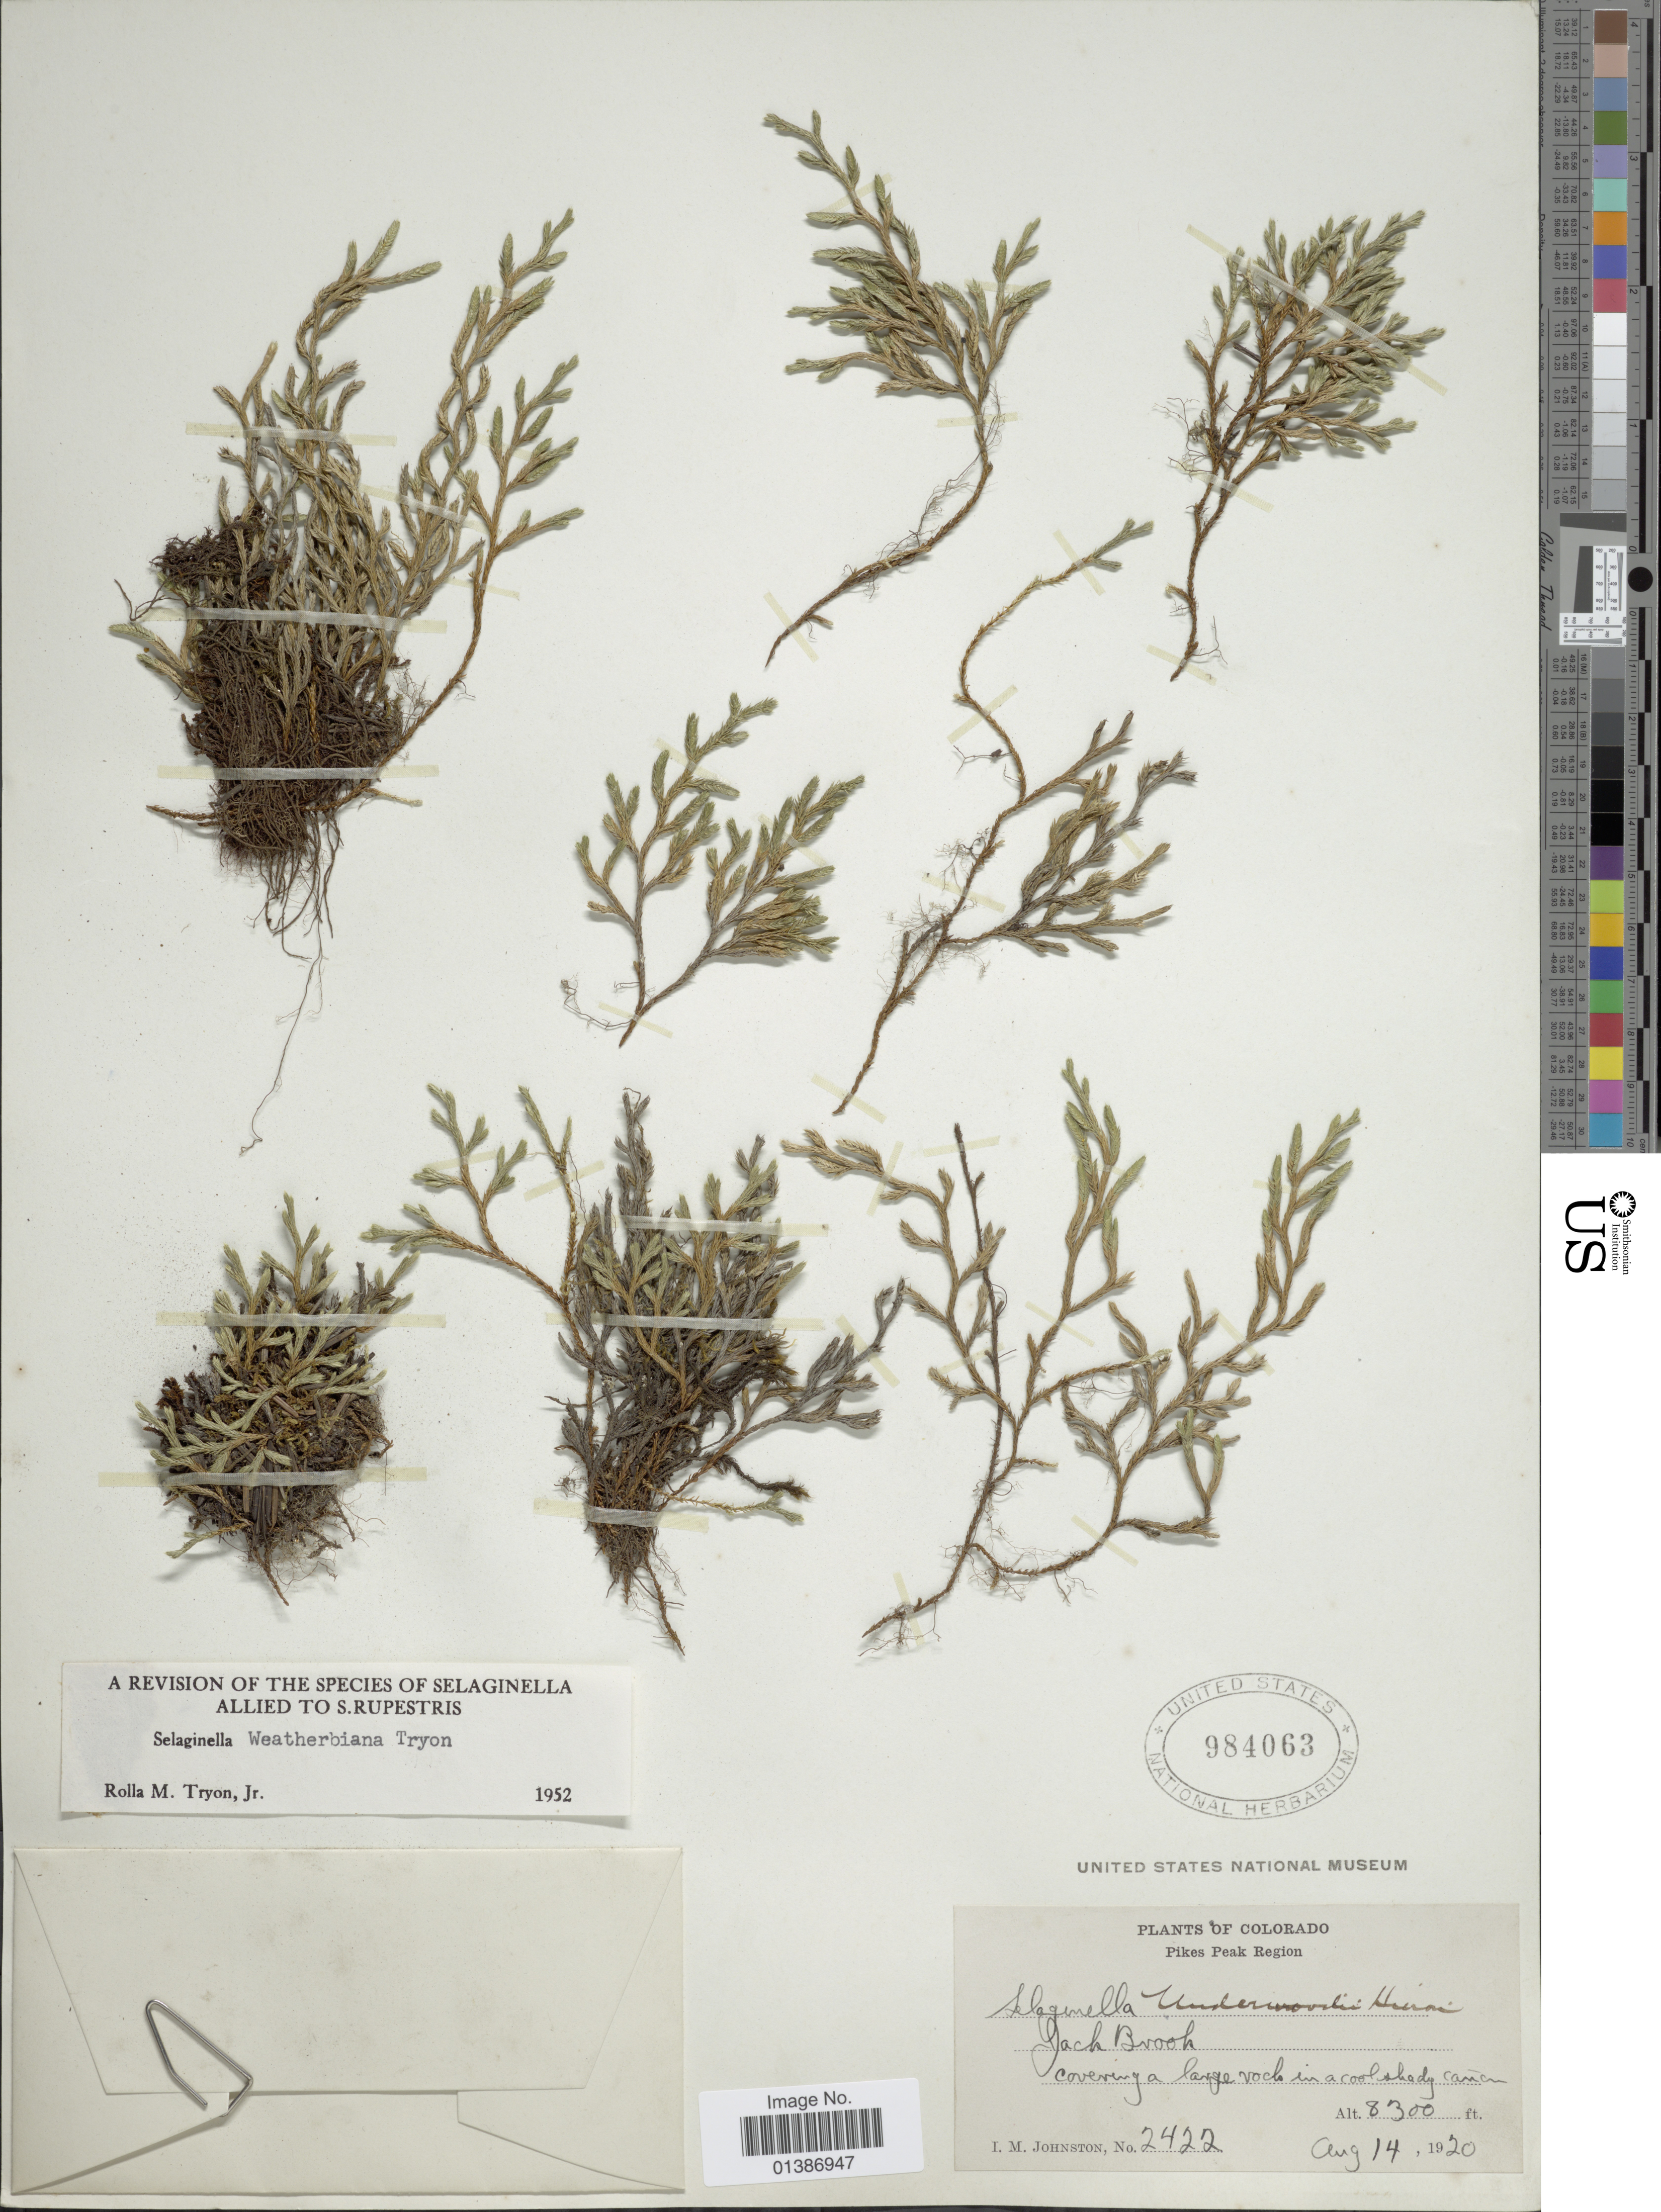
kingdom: Plantae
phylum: Tracheophyta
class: Lycopodiopsida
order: Selaginellales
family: Selaginellaceae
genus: Selaginella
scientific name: Selaginella weatherbiana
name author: R.M. Tryon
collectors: I.M. Johnston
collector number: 2422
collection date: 1920-08-14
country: United States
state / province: Colorado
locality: Pikes Peak Region. Jack Brook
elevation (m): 2530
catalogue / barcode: US 984063